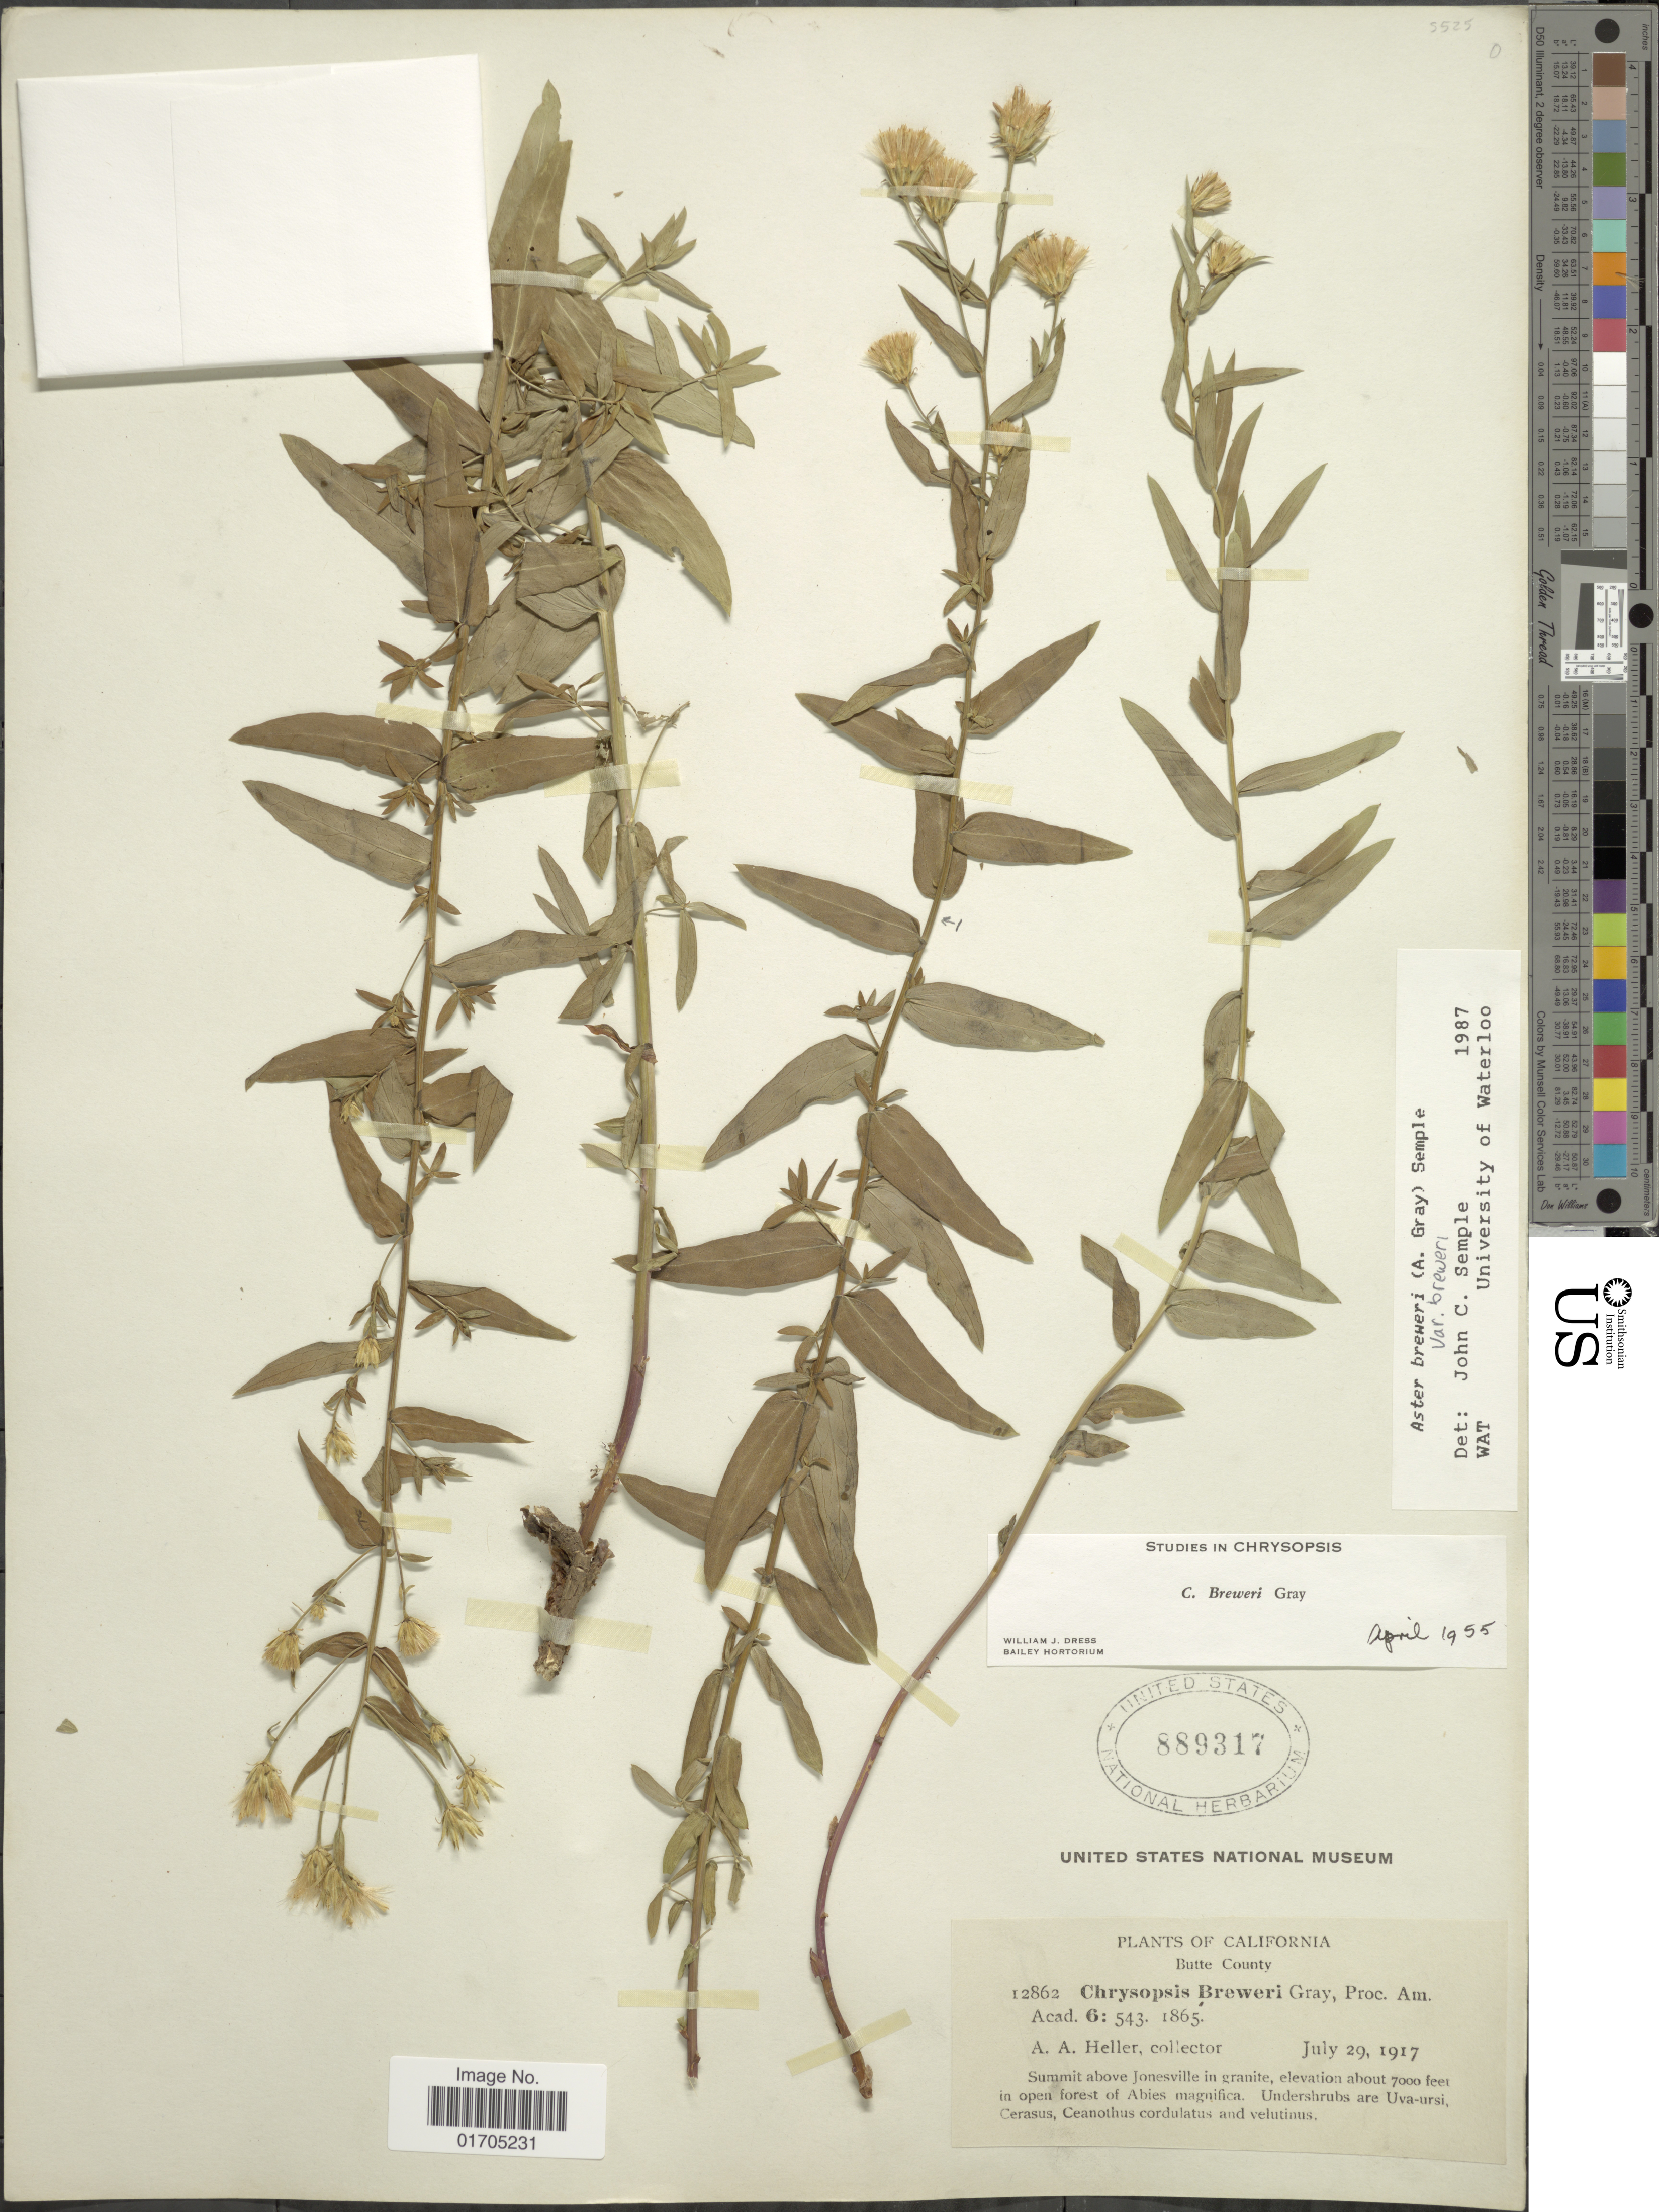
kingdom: Plantae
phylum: Tracheophyta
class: Magnoliopsida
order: Asterales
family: Asteraceae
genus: Eucephalus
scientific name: Eucephalus breweri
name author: (A. Gray) G.L. Nesom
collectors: A. A. Heller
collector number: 12862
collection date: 1917-07-29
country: United States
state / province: California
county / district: Butte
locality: Butte County, Summit above Jonesville in granite, in open forest of Abies magnifica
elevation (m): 2134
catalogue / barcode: US 889317